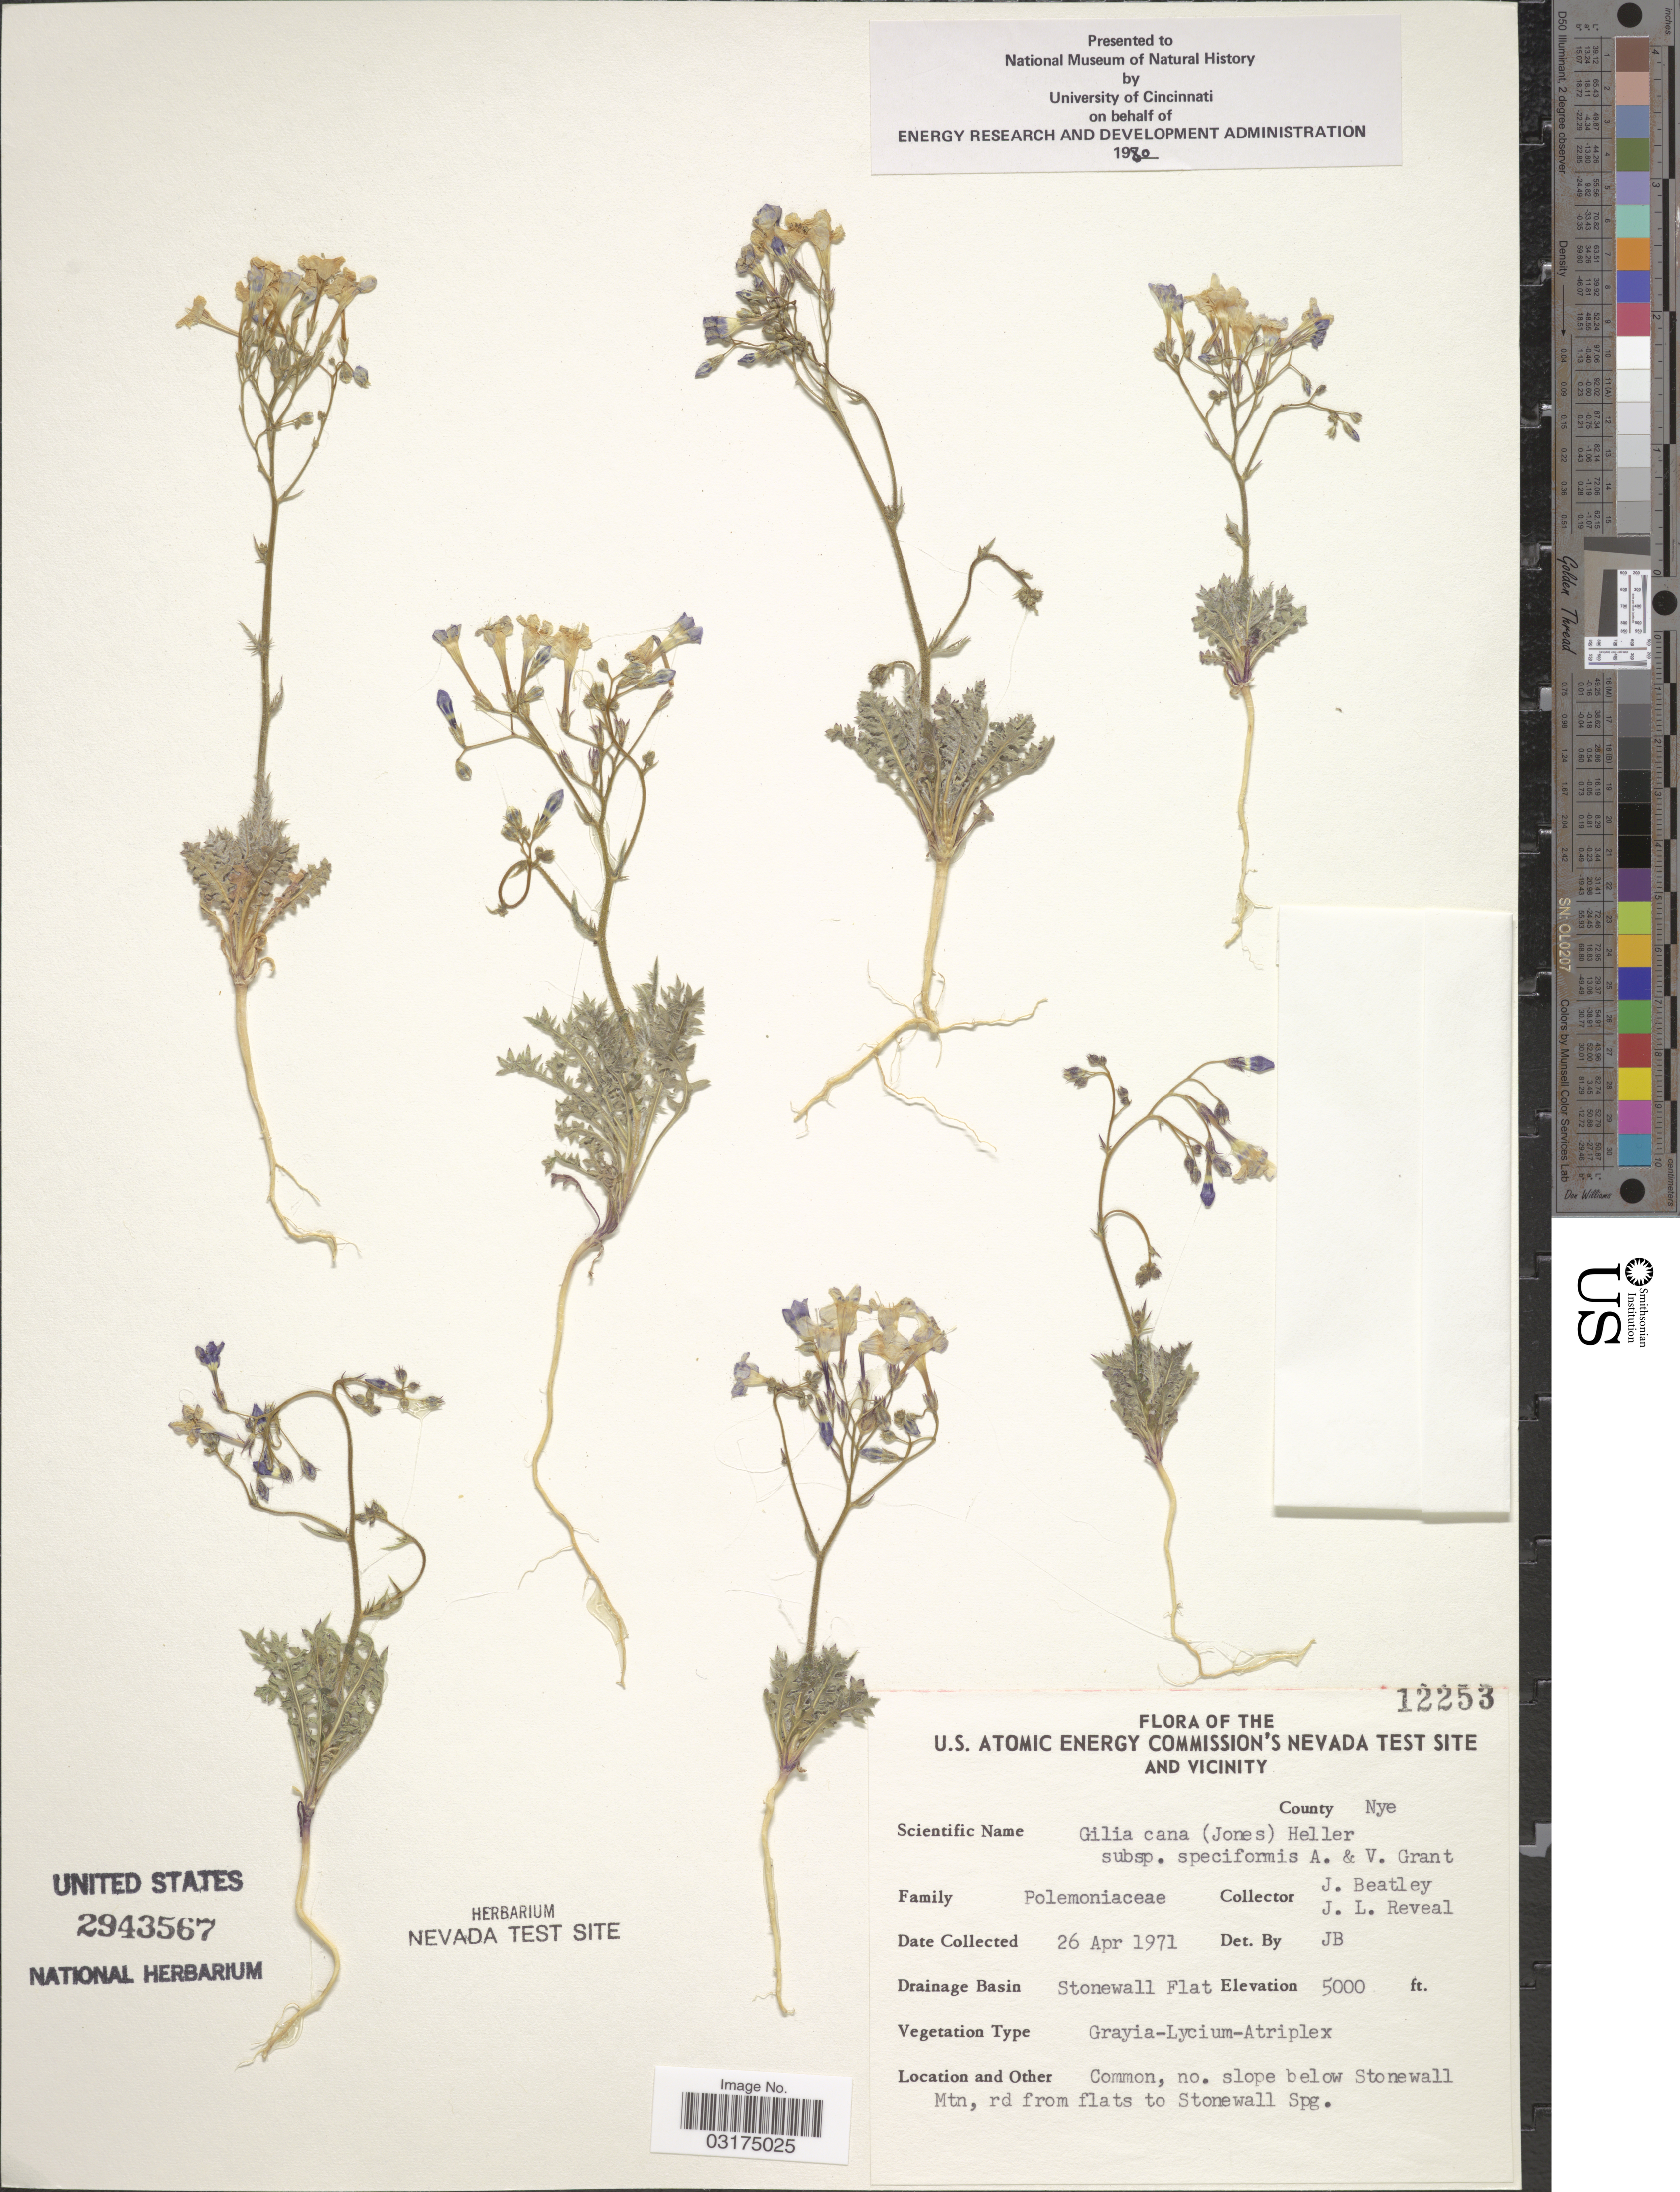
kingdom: Plantae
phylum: Tracheophyta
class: Magnoliopsida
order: Ericales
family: Polemoniaceae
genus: Gilia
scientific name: Gilia cana subsp. speciformis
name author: A.D. Grant & V.E. Grant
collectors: J. C. Beatley & J. L. Reveal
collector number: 12253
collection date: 1971-04-26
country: United States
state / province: Nevada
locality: The U. S. Atomic Energy Commission's Nevada Test Site and Vicinity. County Nye. Drainage Basin Stonewall Flat. No. slope below Stonewall Mtn, rd from flats to Stonewall Spg.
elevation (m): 1524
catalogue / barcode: US 2943567